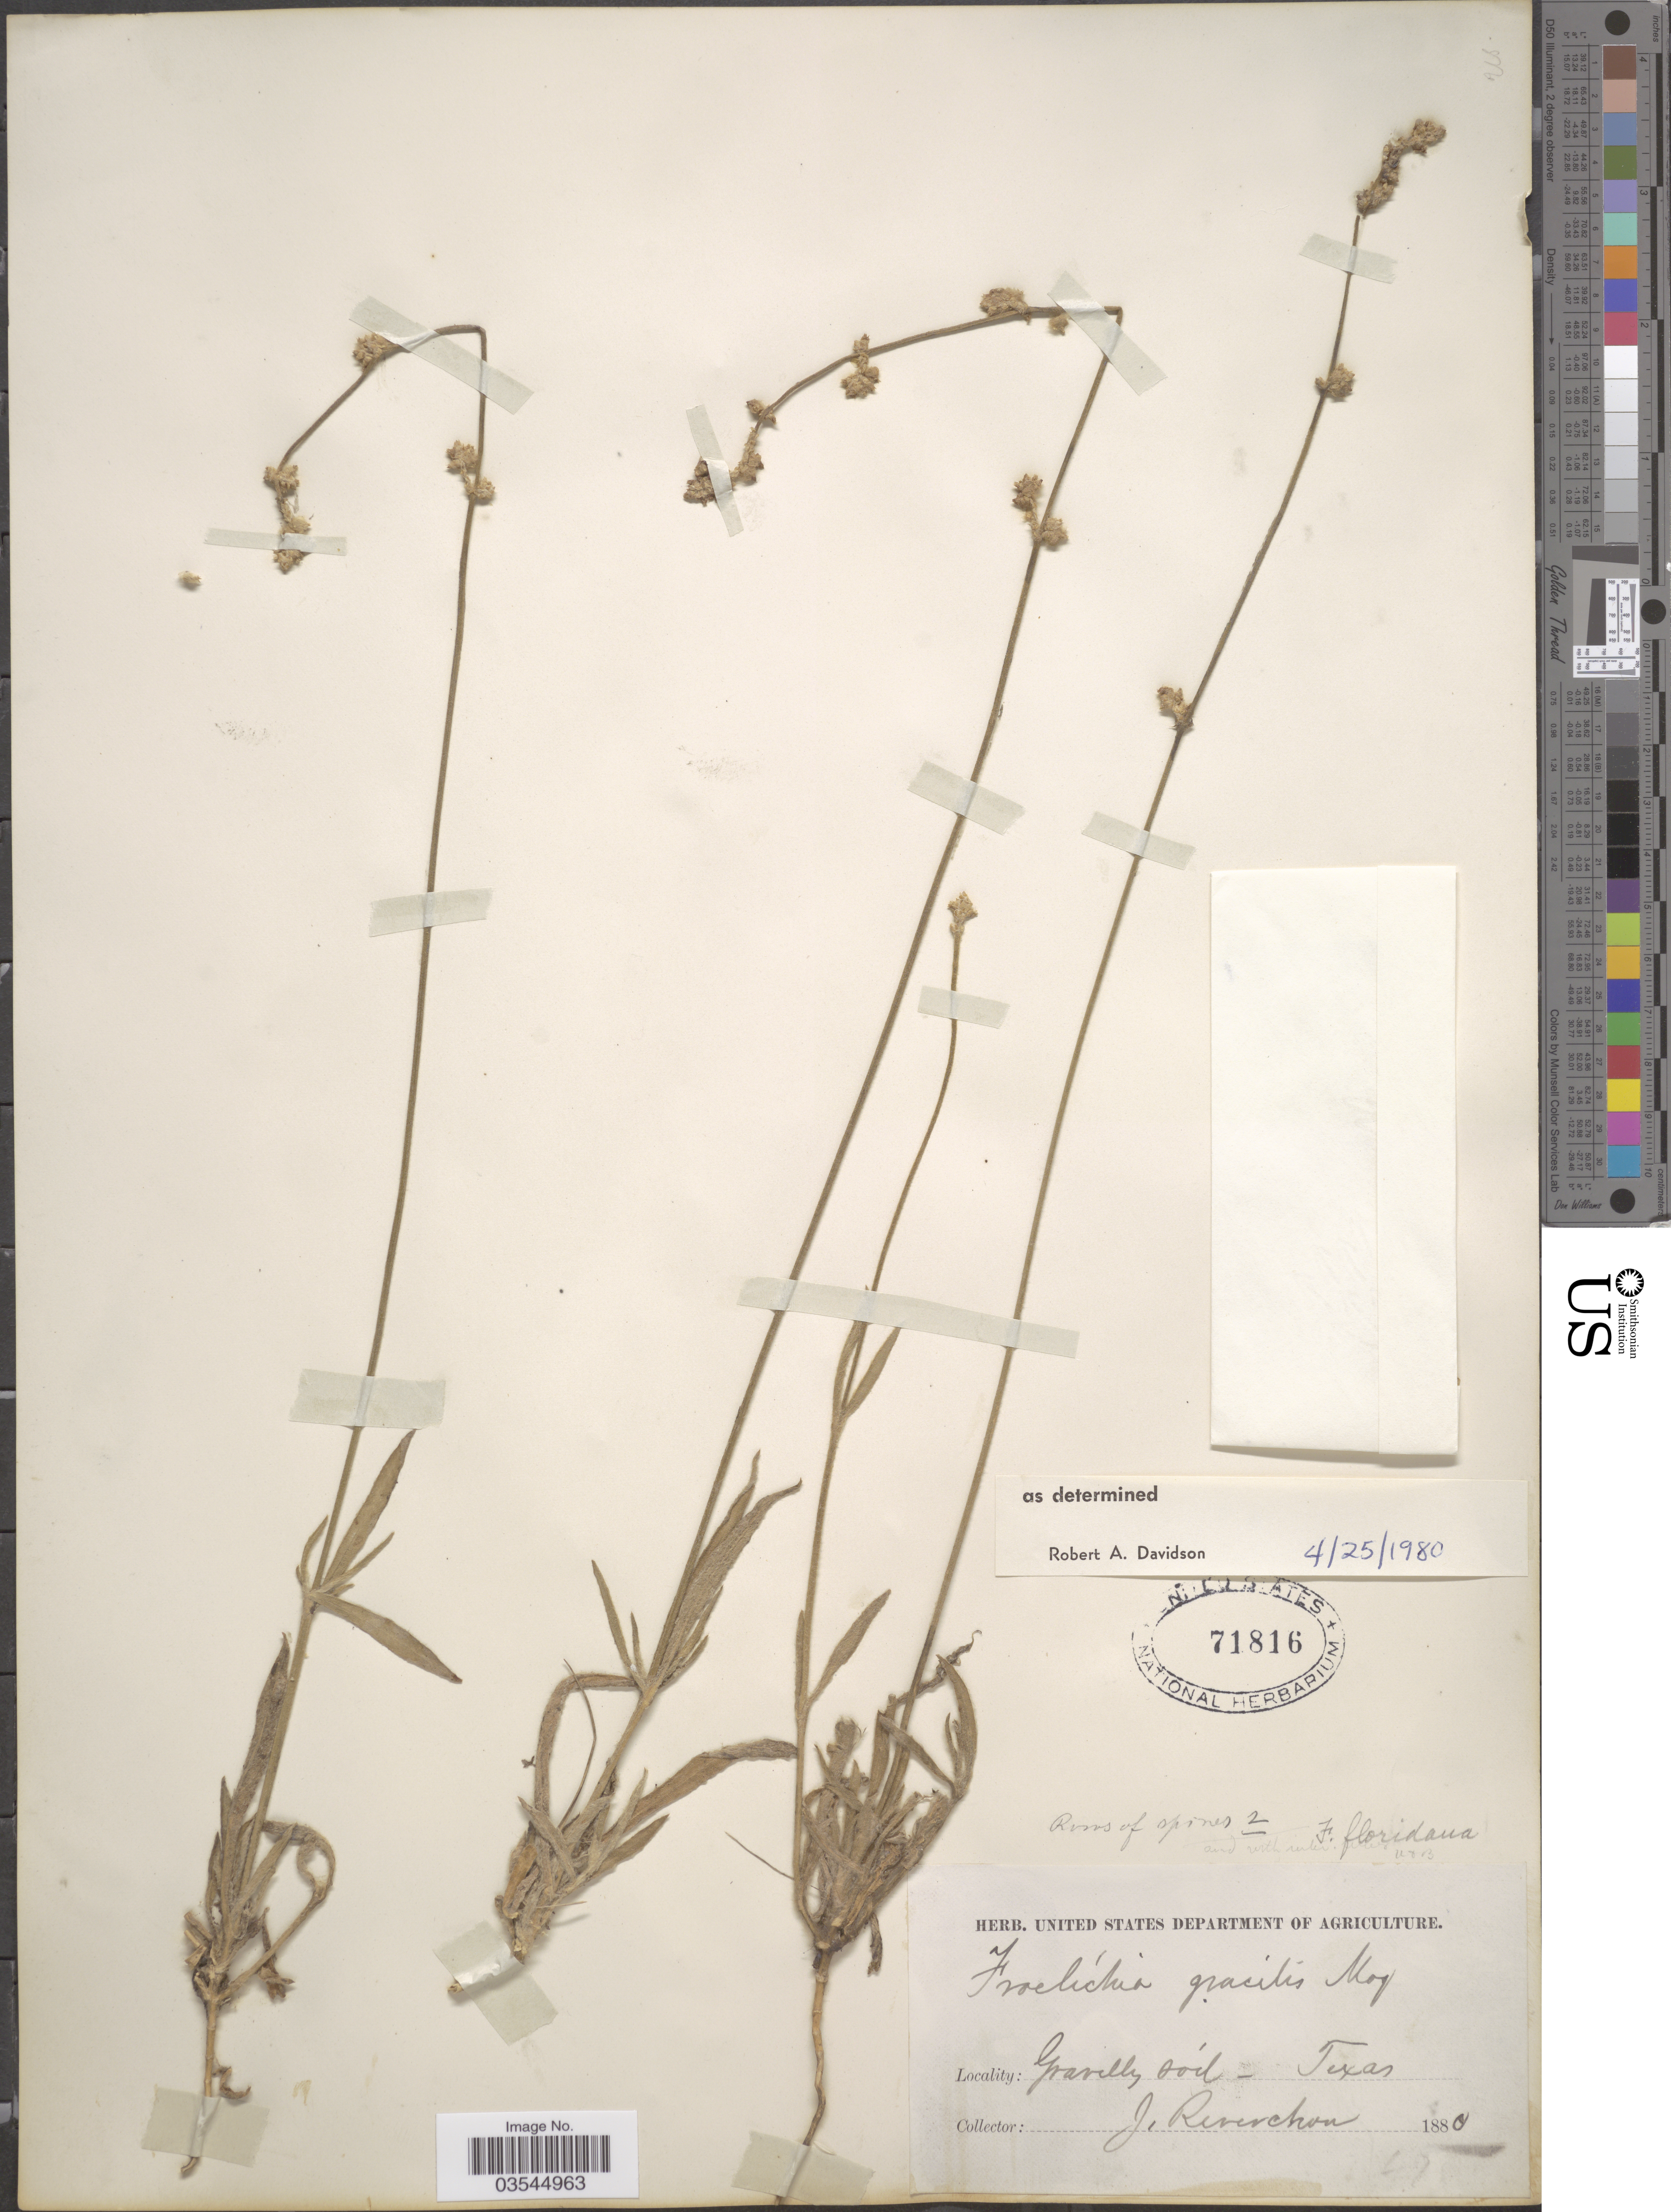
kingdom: Plantae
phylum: Tracheophyta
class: Magnoliopsida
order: Caryophyllales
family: Amaranthaceae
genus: Froelichia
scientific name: Froelichia gracilis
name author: (Hook.) Moq.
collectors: J. Reverchon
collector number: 47?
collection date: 1880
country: United States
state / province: Texas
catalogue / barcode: US 71816